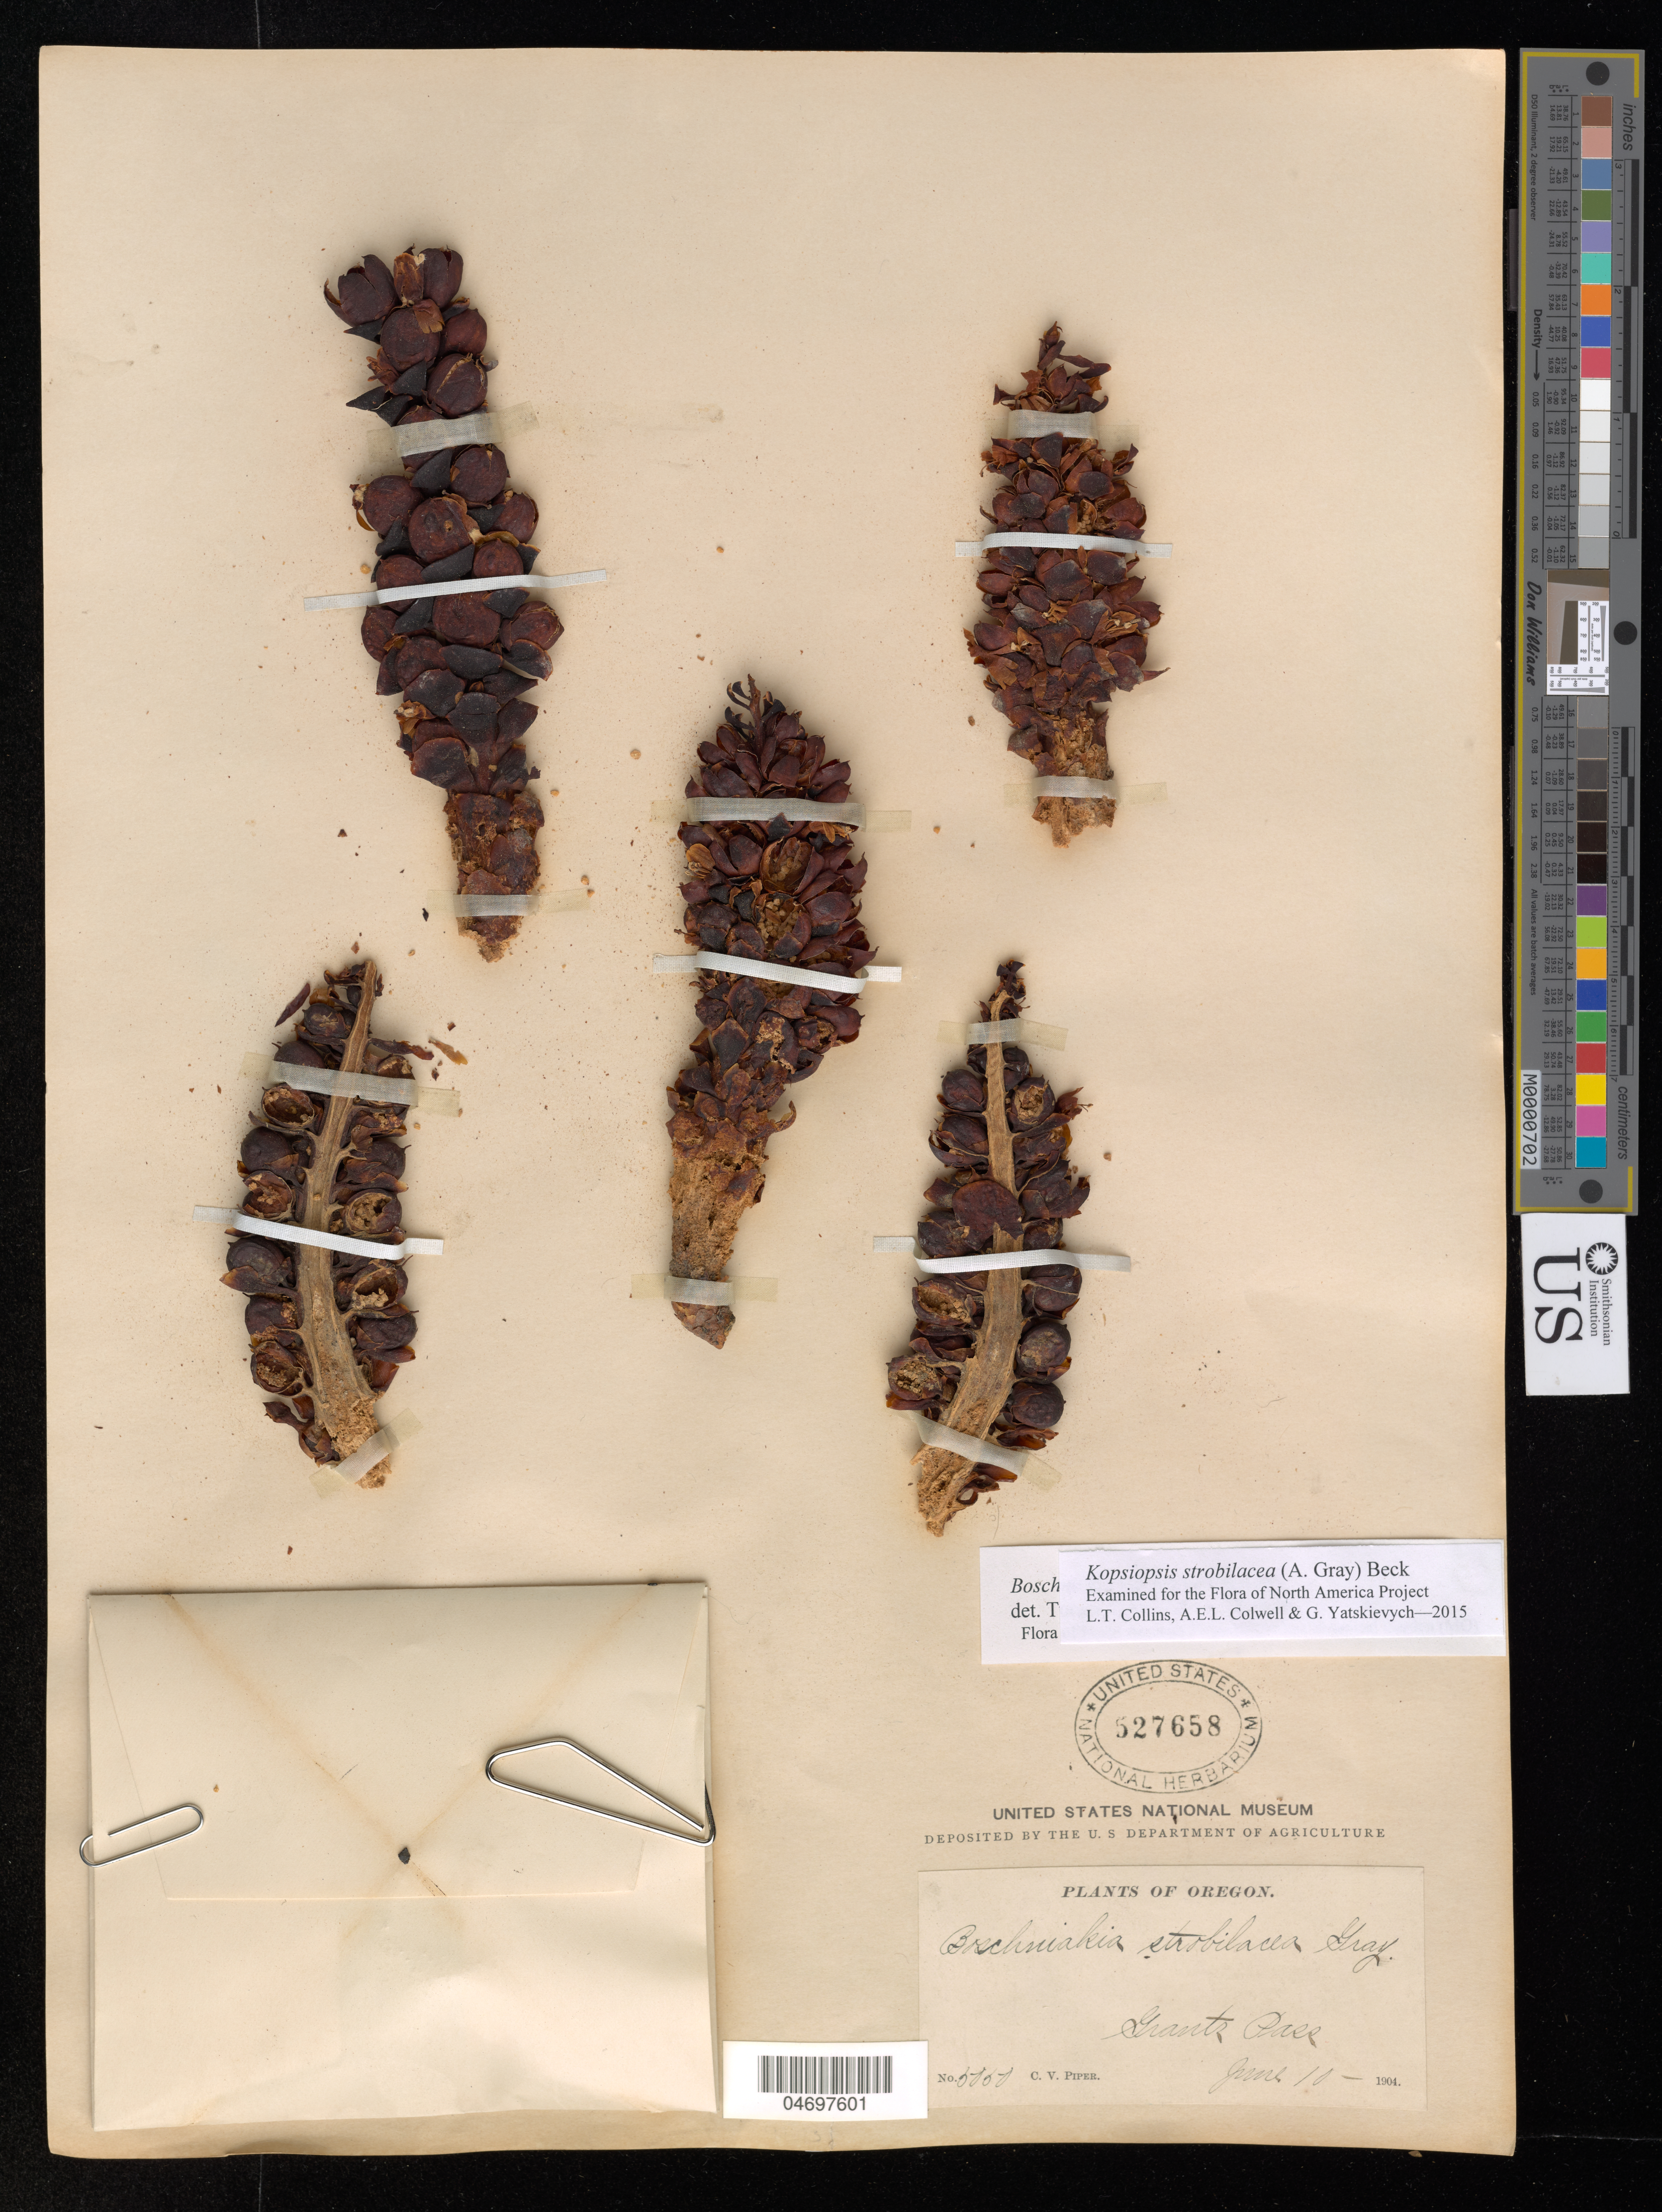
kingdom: Plantae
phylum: Tracheophyta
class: Magnoliopsida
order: Lamiales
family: Orobanchaceae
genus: Kopsiopsis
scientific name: Kopsiopsis strobilacea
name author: (A. Gray) Beck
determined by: Collins, L. T.; Colwell, A. E.; Yatskievych, G. A.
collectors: C. V. Piper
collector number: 6060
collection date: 1904-06-10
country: United States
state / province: Oregon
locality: Grants Pass.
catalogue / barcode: US 527658